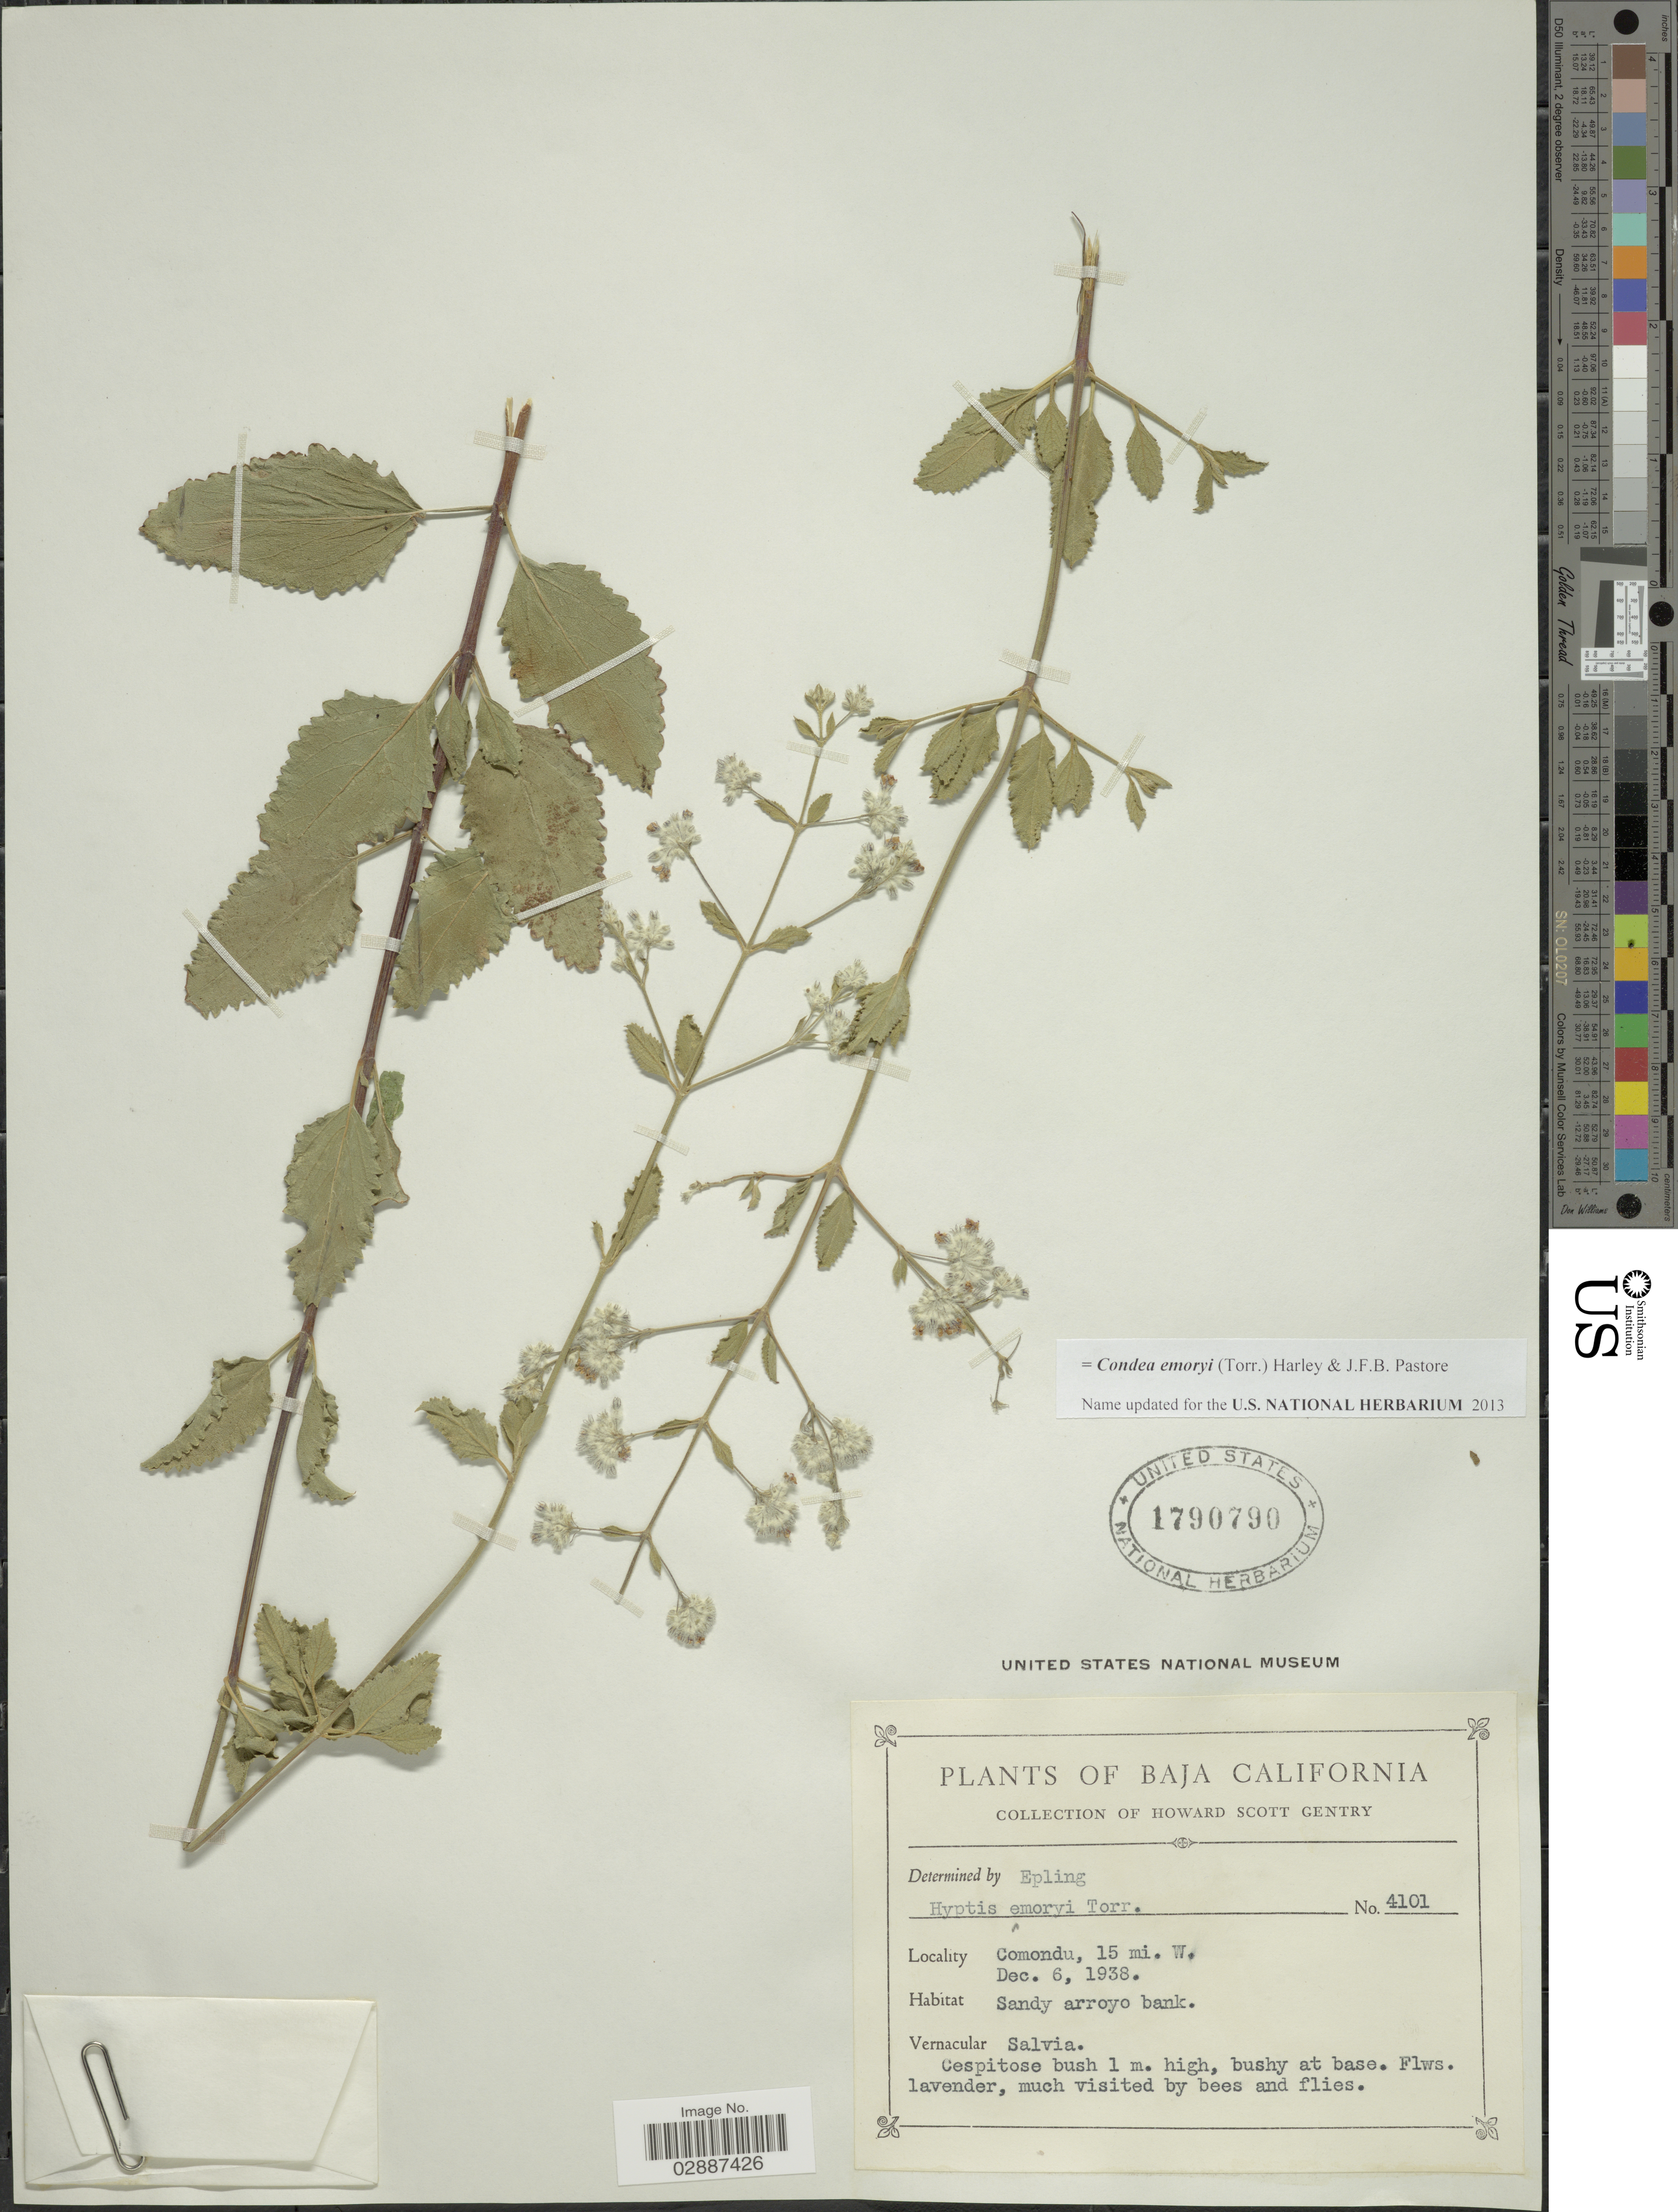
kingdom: Plantae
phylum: Tracheophyta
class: Magnoliopsida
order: Lamiales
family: Lamiaceae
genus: Condea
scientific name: Condea emoryi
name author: (Torr.) Harley & J.F.B. Pastore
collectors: H. S. Gentry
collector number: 4101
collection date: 1938-12-06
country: Mexico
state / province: Baja California Norte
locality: Comondu, 15 mi. W.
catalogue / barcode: US 1790790